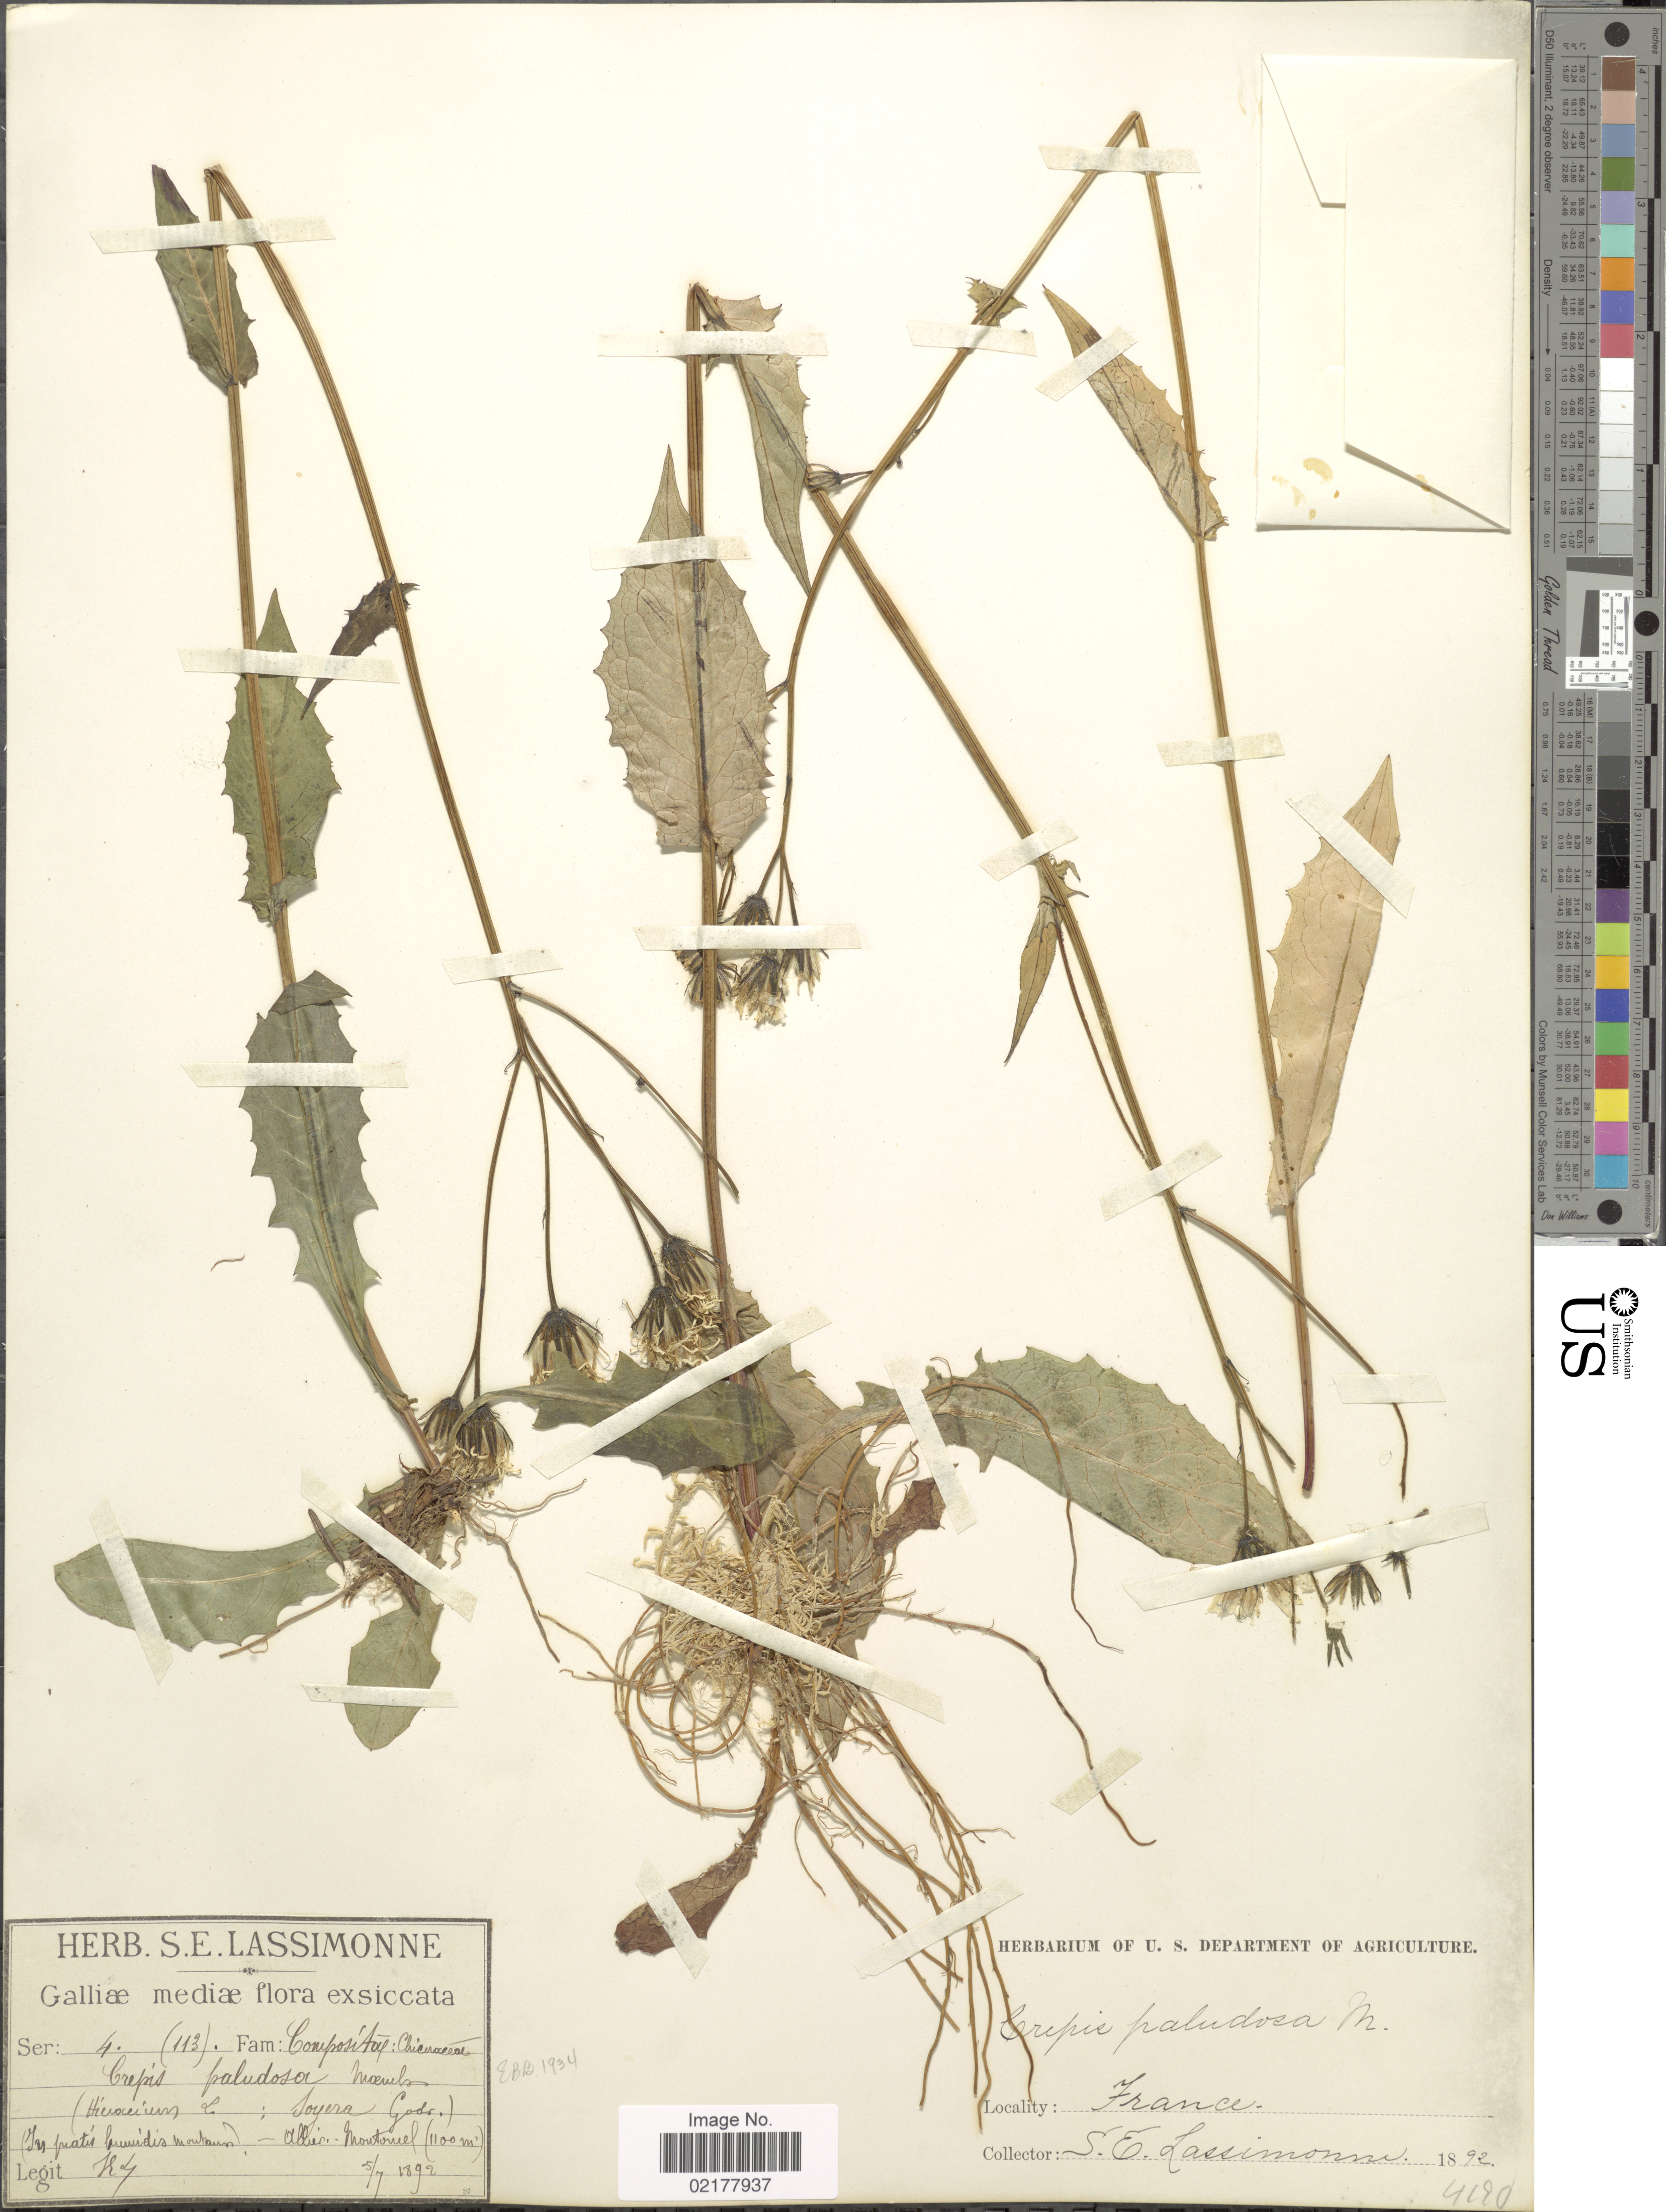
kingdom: Plantae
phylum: Tracheophyta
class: Magnoliopsida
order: Asterales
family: Asteraceae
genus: Crepis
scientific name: Crepis paludosa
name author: (L.) Moench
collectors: S. Lassimonne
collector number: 113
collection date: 1892-07-05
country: France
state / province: Auvergne-Rhône-Alpes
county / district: Allier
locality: Galliæ mediæ [Central France]. Allier - Montoncel.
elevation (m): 1100